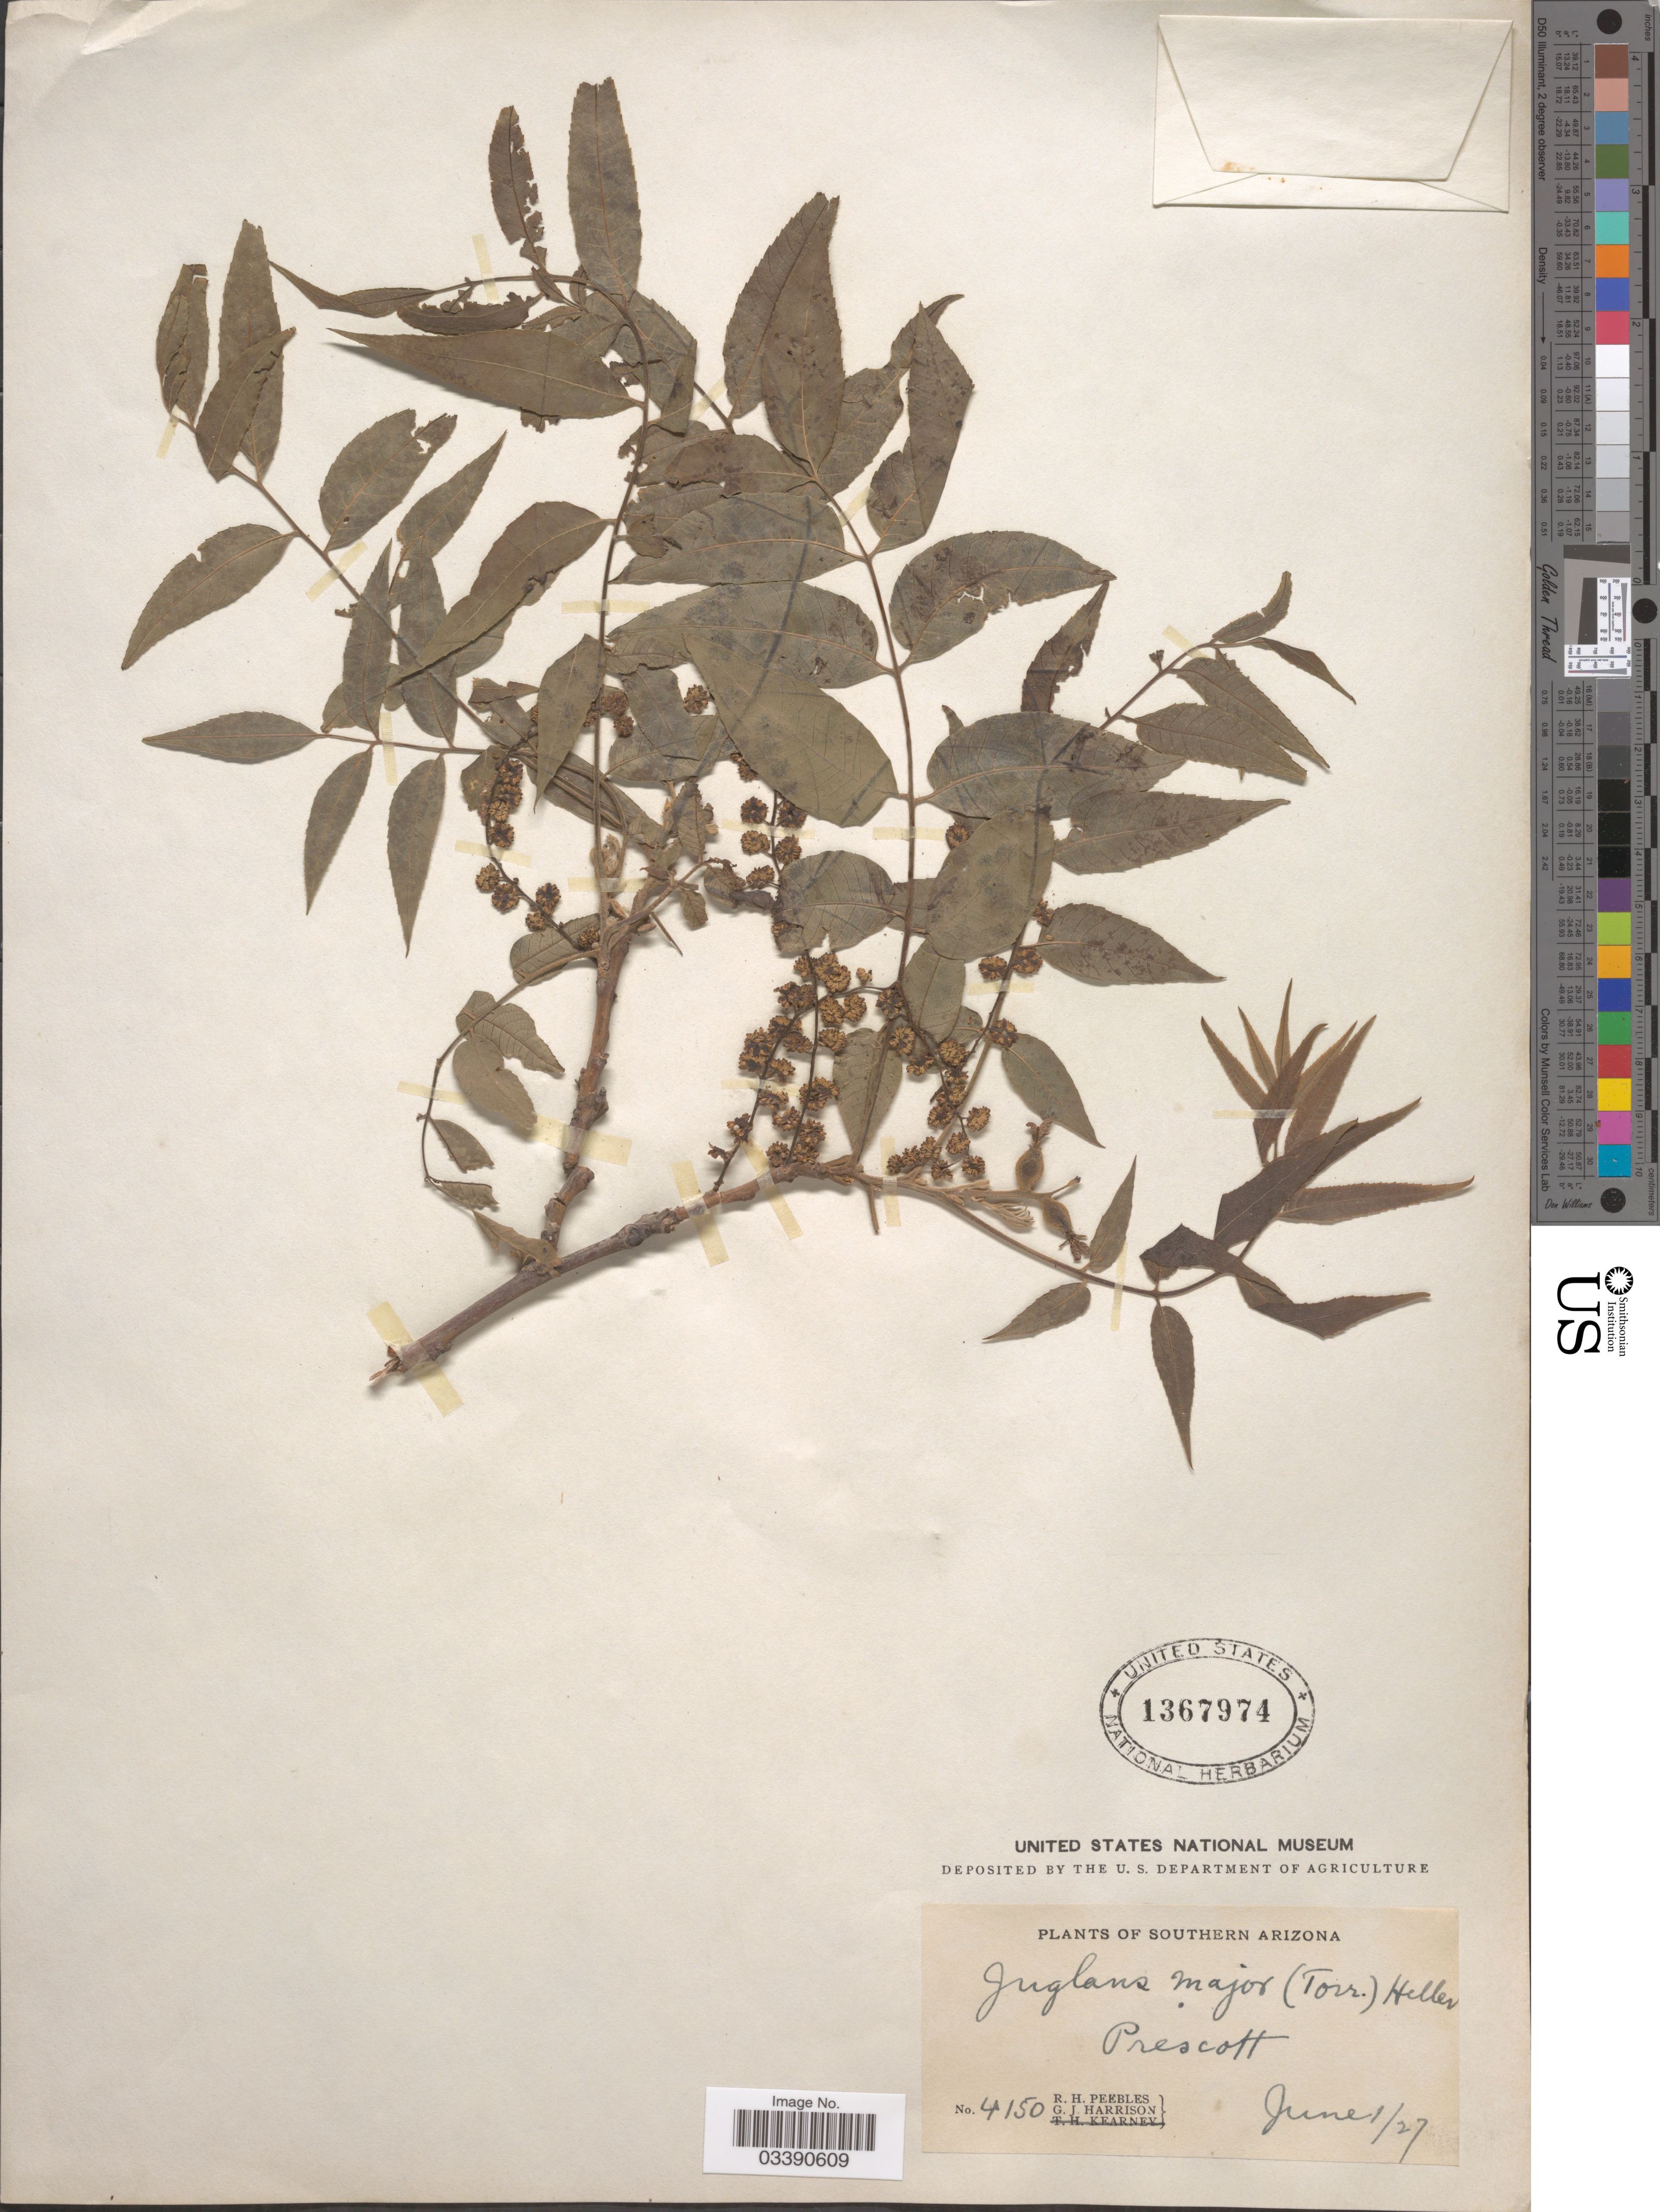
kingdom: Plantae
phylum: Tracheophyta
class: Magnoliopsida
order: Fagales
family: Juglandaceae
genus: Juglans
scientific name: Juglans major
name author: (Torr.) A. Heller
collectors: R. H. Peebles & G. J. Harrison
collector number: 4150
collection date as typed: Transcribed d/m/y: 1/6/27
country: United States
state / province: Arizona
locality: Southern Arizona. Prescott.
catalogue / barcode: US 1367974